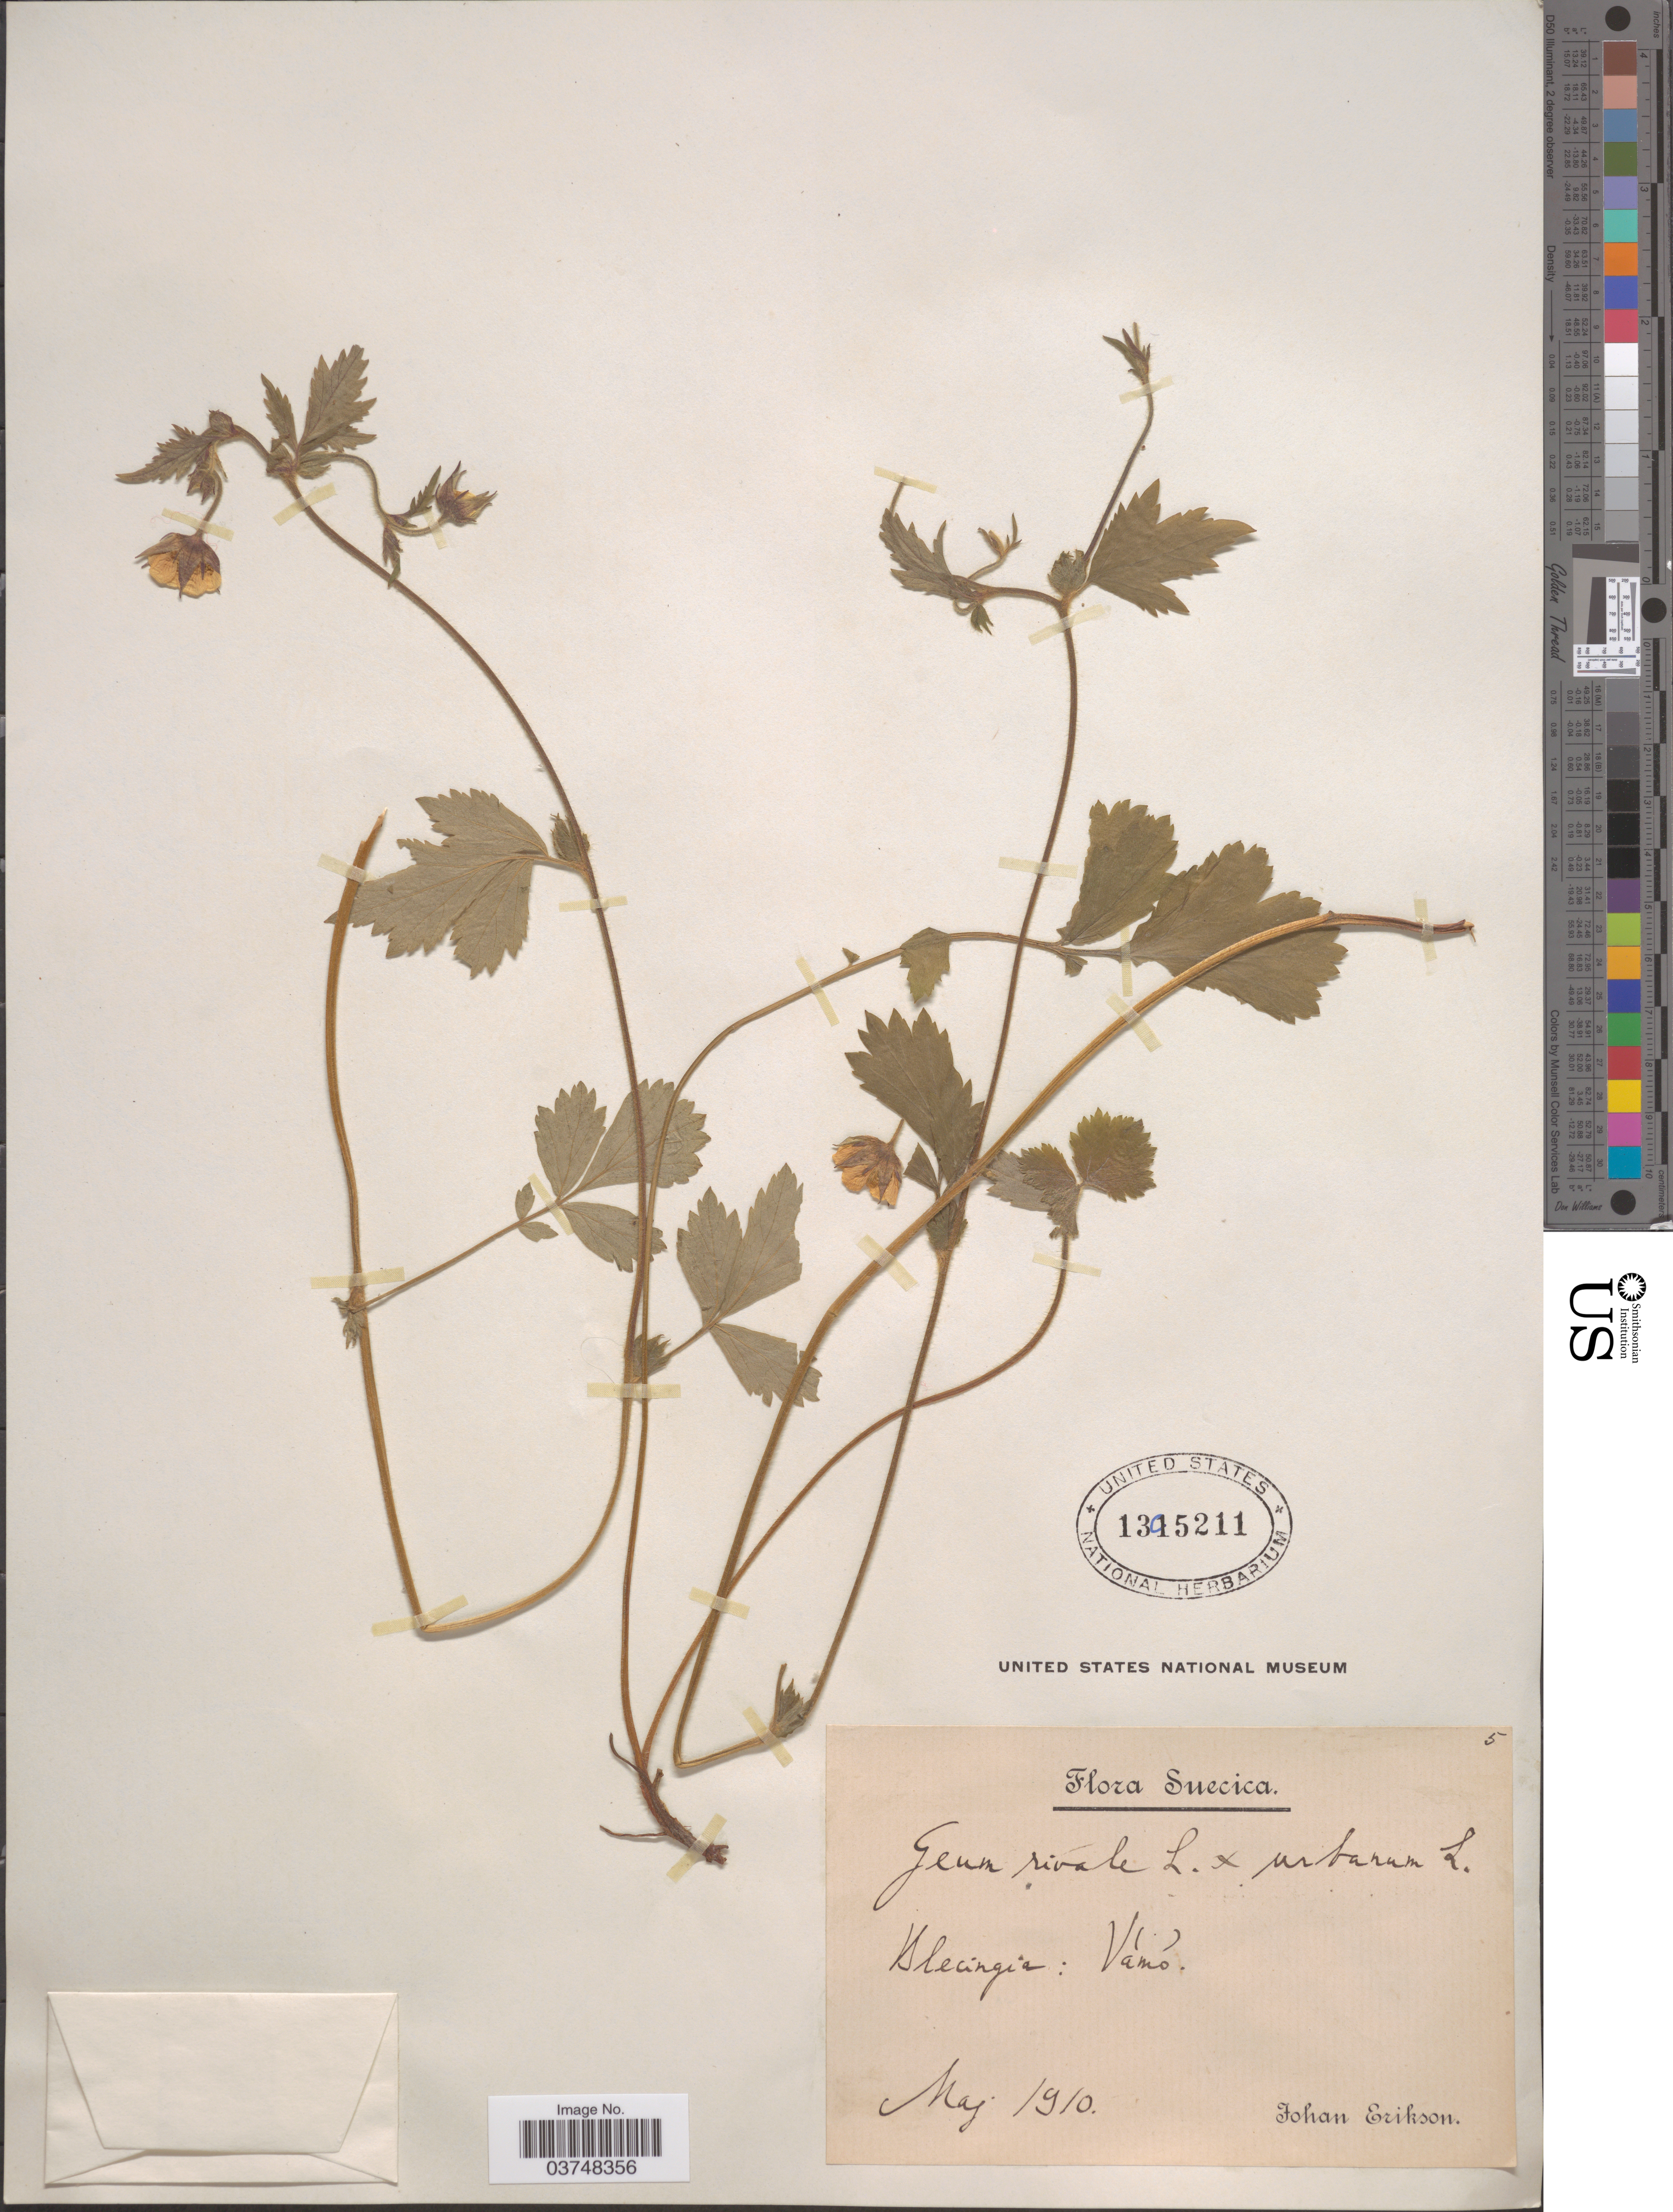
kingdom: Plantae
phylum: Tracheophyta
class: Magnoliopsida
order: Rosales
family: Rosaceae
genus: Geum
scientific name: Geum rivale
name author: L.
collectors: J. Erikson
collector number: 5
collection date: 1910-05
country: Sweden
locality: Suecica. Blecingia: Vàmó.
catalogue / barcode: US 1395211